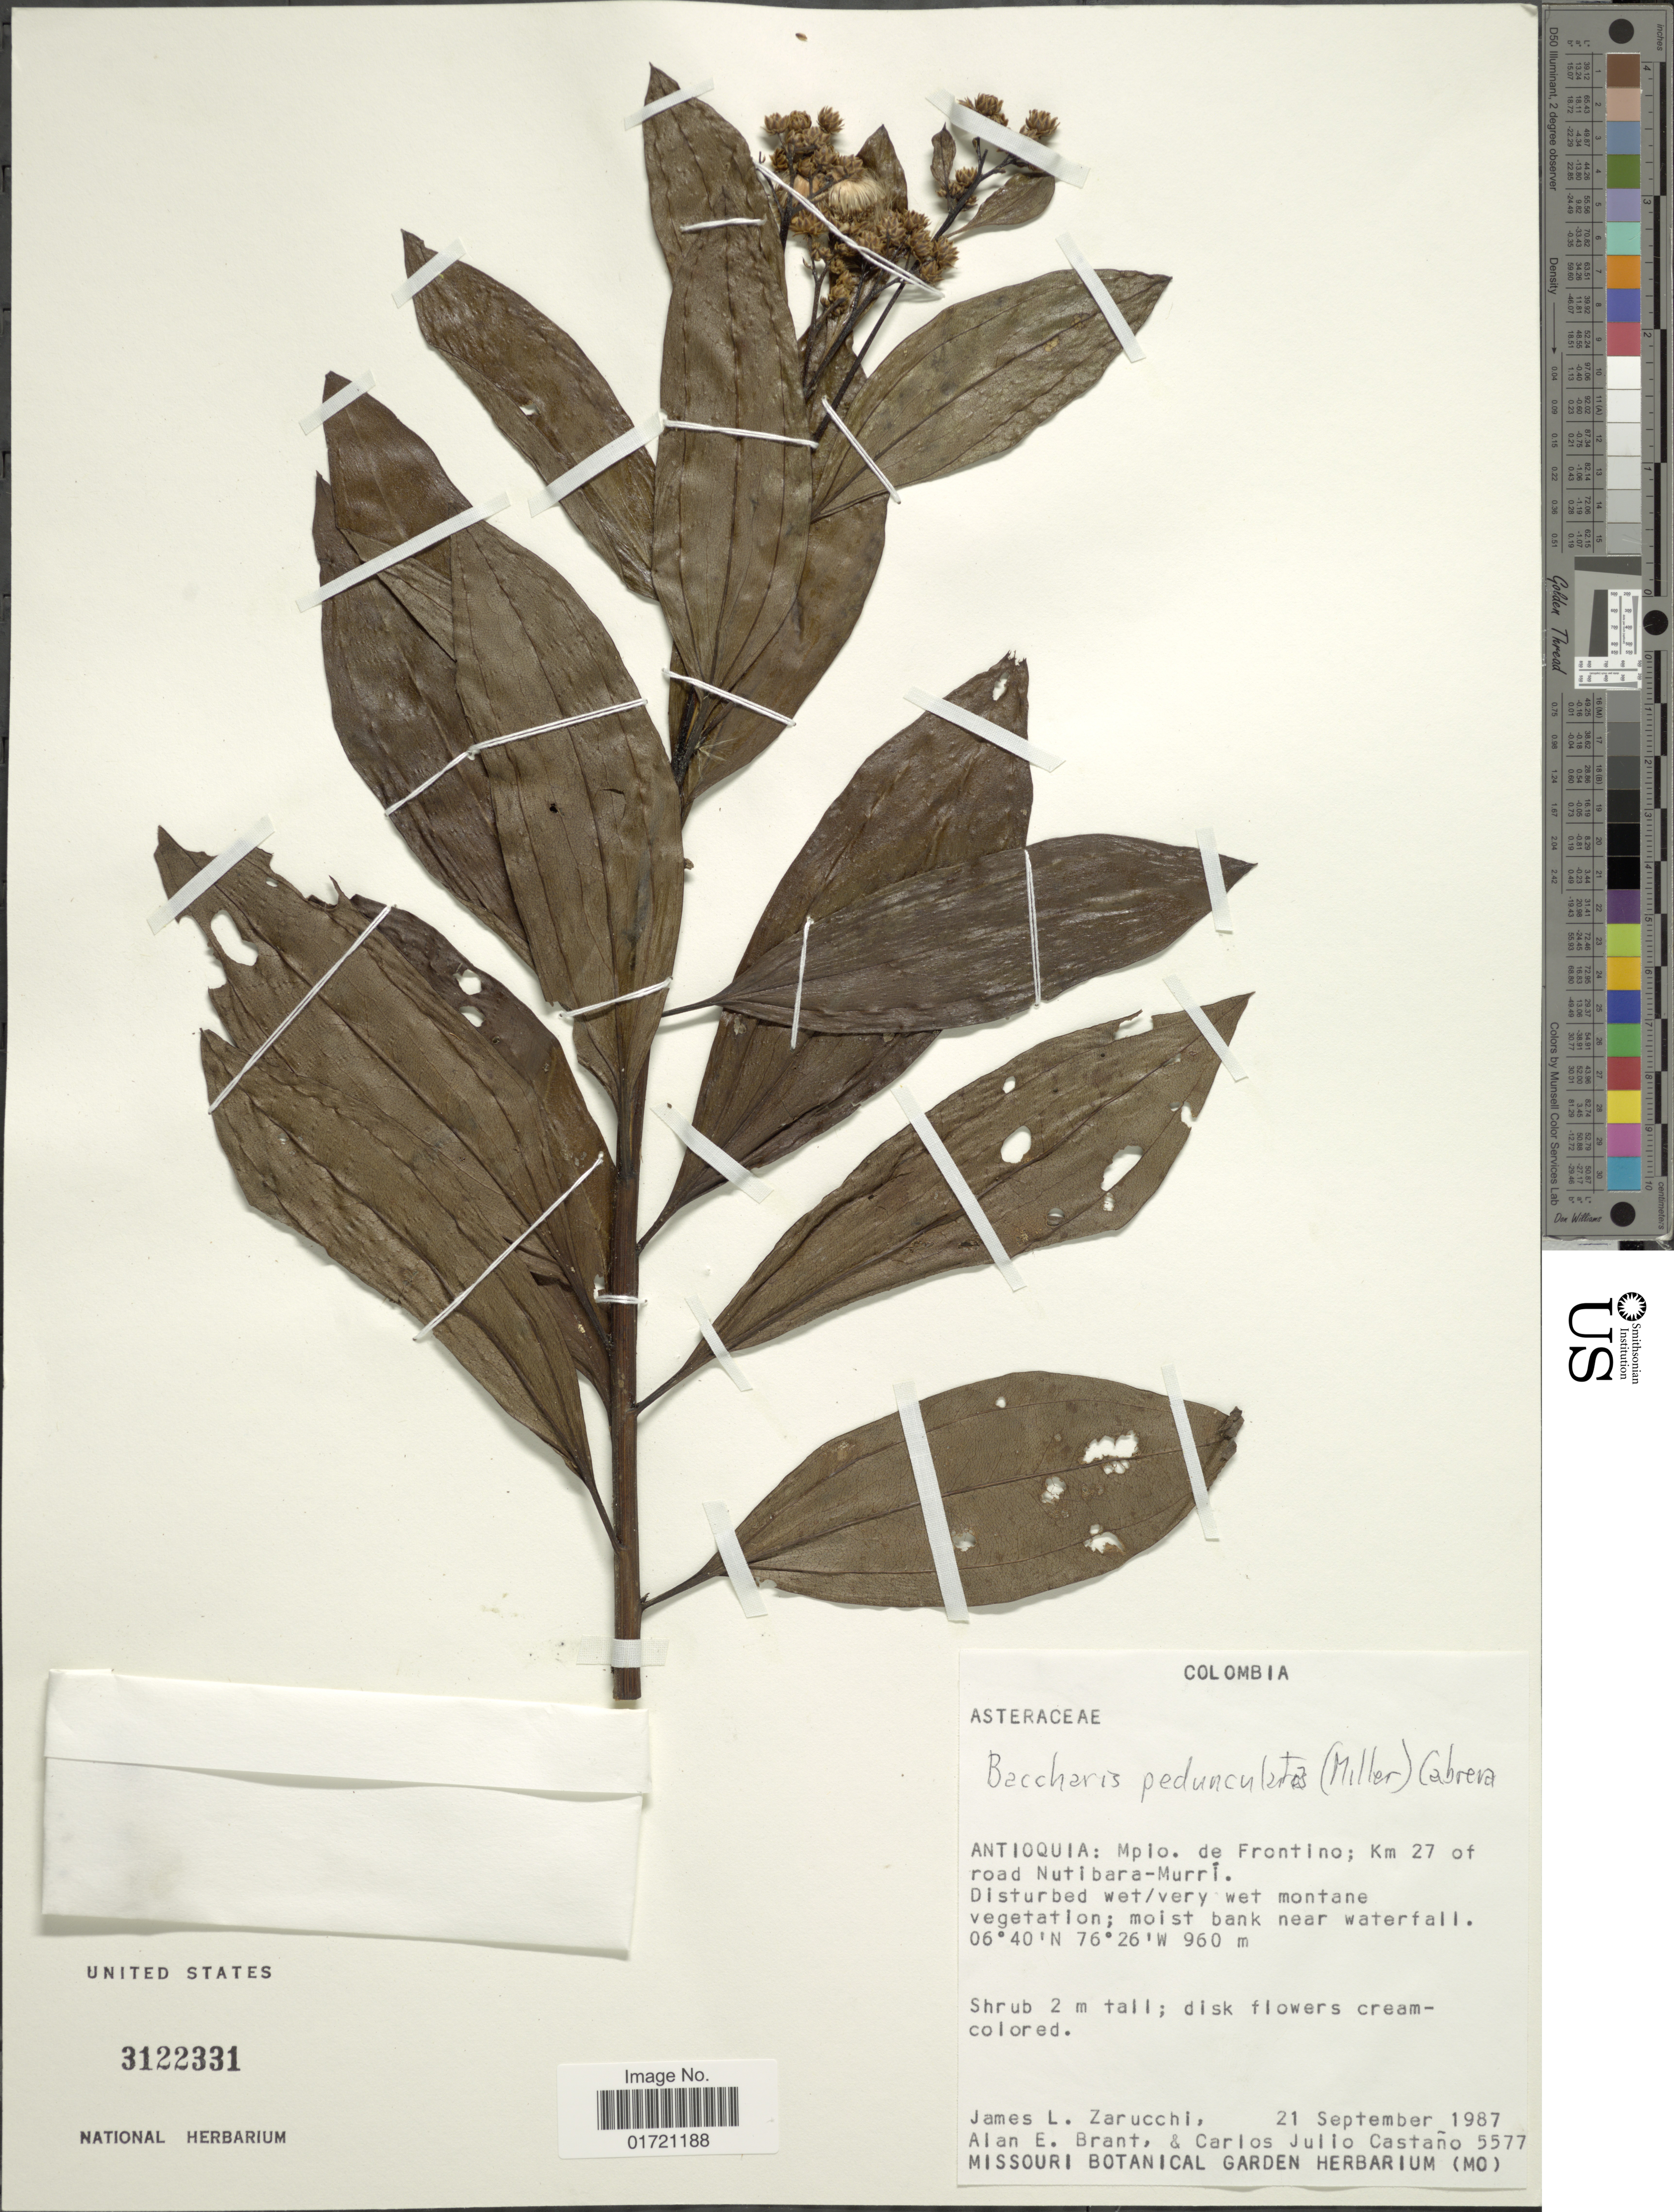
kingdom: Plantae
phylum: Tracheophyta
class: Magnoliopsida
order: Asterales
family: Asteraceae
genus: Baccharis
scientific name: Baccharis pedunculata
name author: (Mill.) Cabrera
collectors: J. L. Zarucchi, A. Brant & C. Castaño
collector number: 5577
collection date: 1987-09-21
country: Colombia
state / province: Antioquia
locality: Antioquia: Mpio. de Frontino; Km 27 of road Nutibara-Murrí.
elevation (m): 960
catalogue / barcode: US 3122331